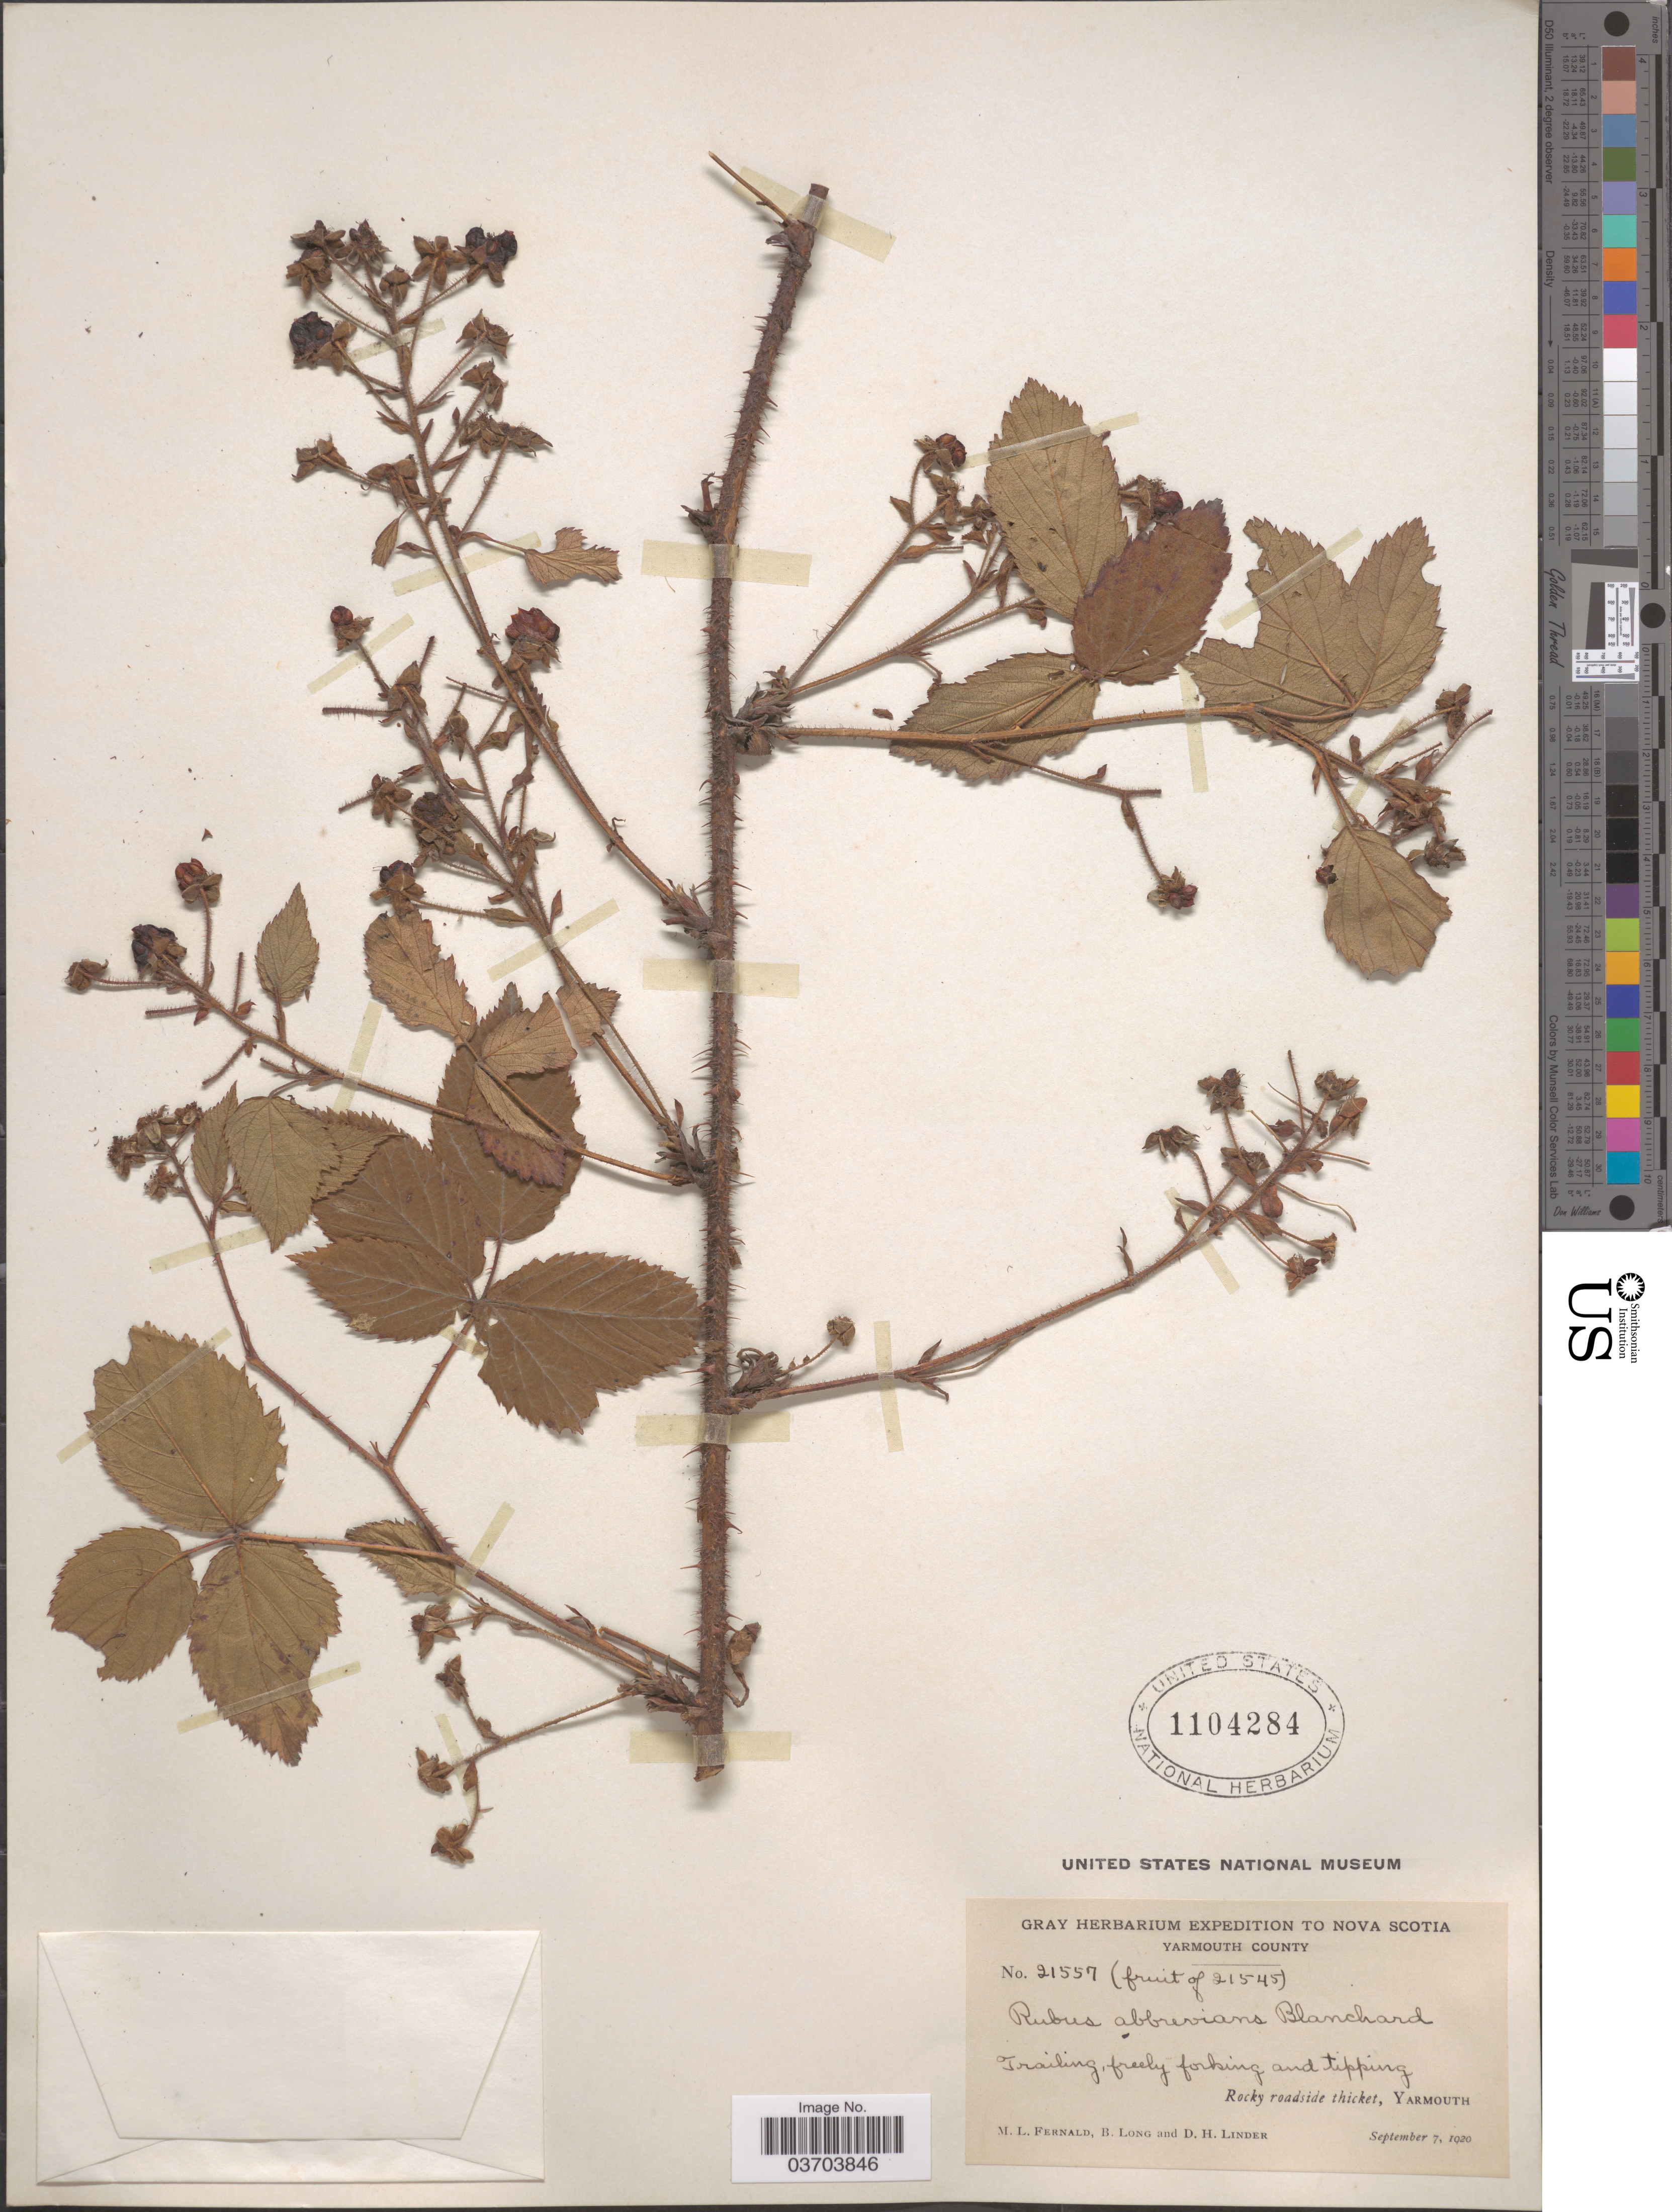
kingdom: Plantae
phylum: Tracheophyta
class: Magnoliopsida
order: Rosales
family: Rosaceae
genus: Rubus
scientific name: Rubus abbrevians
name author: Blanch.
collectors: M. L. Fernald, B. Long & D. Linder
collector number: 21557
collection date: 1920-09-07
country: Canada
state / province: Nova Scotia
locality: Yarmouth County. Yarmouth.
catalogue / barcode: US 1104284